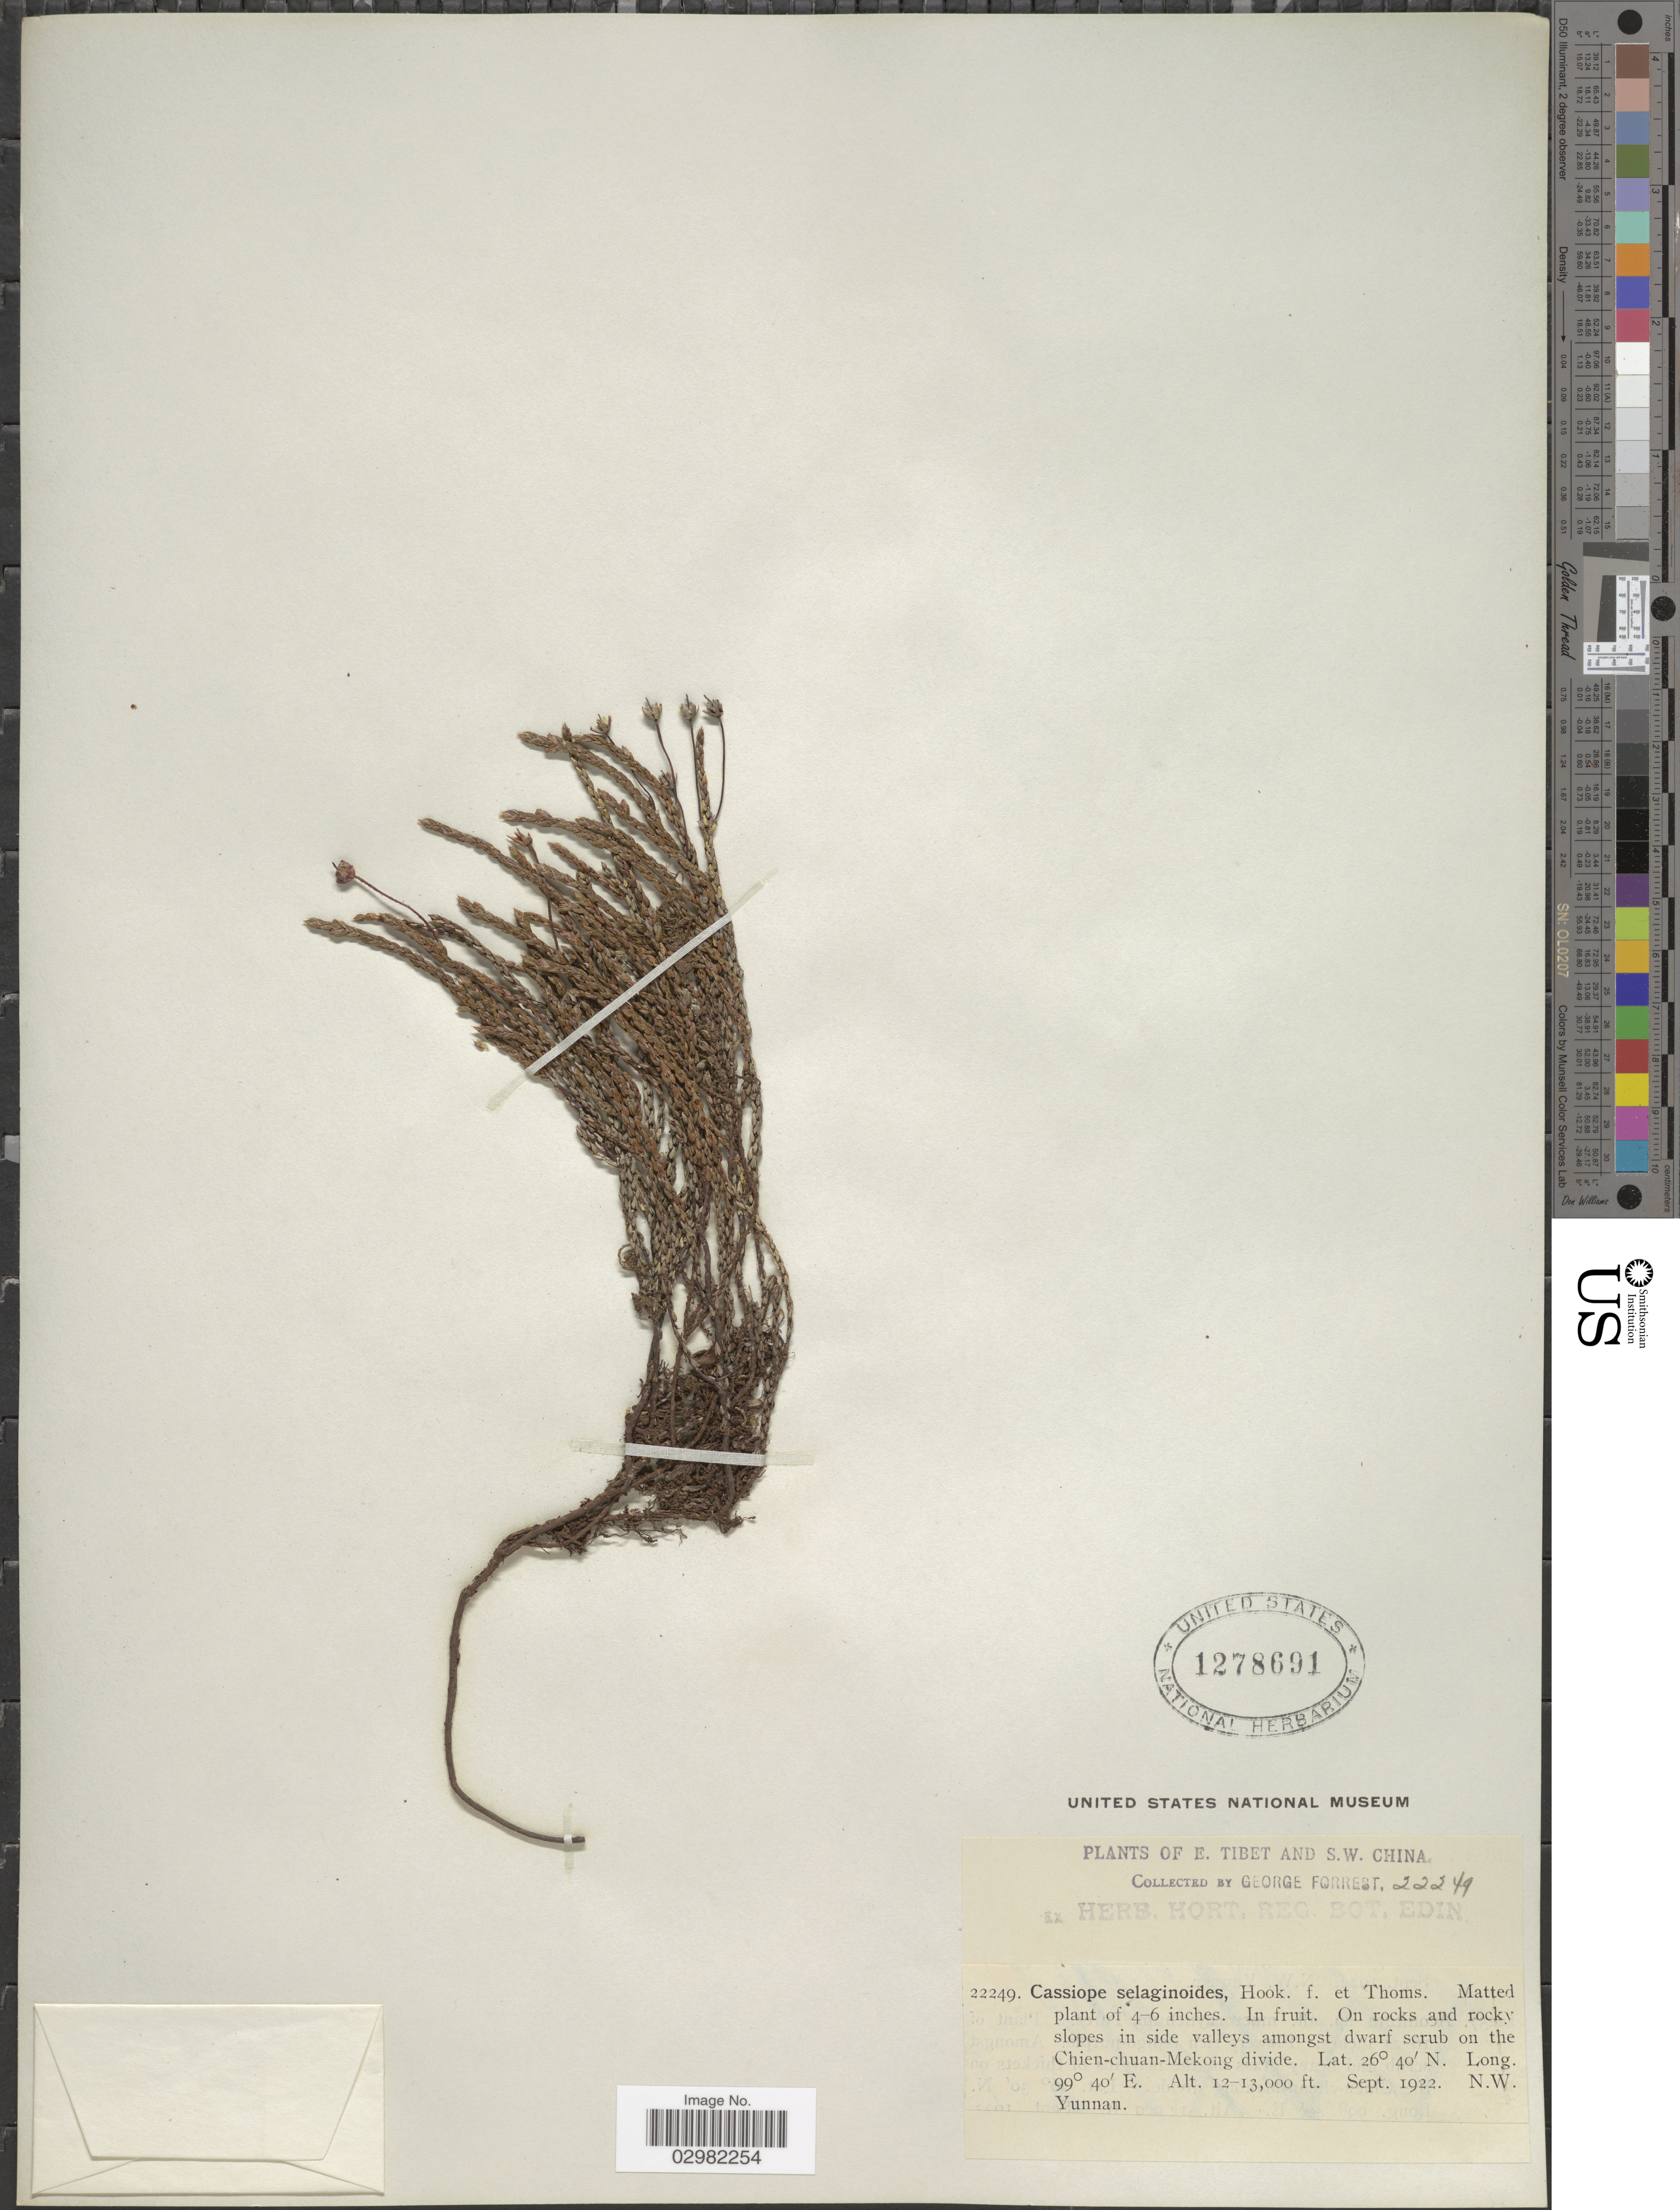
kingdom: Plantae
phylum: Tracheophyta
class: Magnoliopsida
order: Ericales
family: Ericaceae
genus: Cassiope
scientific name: Cassiope selaginoides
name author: Hook. f. & Thomson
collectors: G. Forrest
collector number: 22249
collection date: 1922-09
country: China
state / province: Yunnan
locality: E. Tibet and S.W. China, On rocks and rocky slopes in side valleys amongst dwarf scrub on the Chien-chuan-Mekong divide, N.W. Yunnan.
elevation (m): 3658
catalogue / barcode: US 1278691